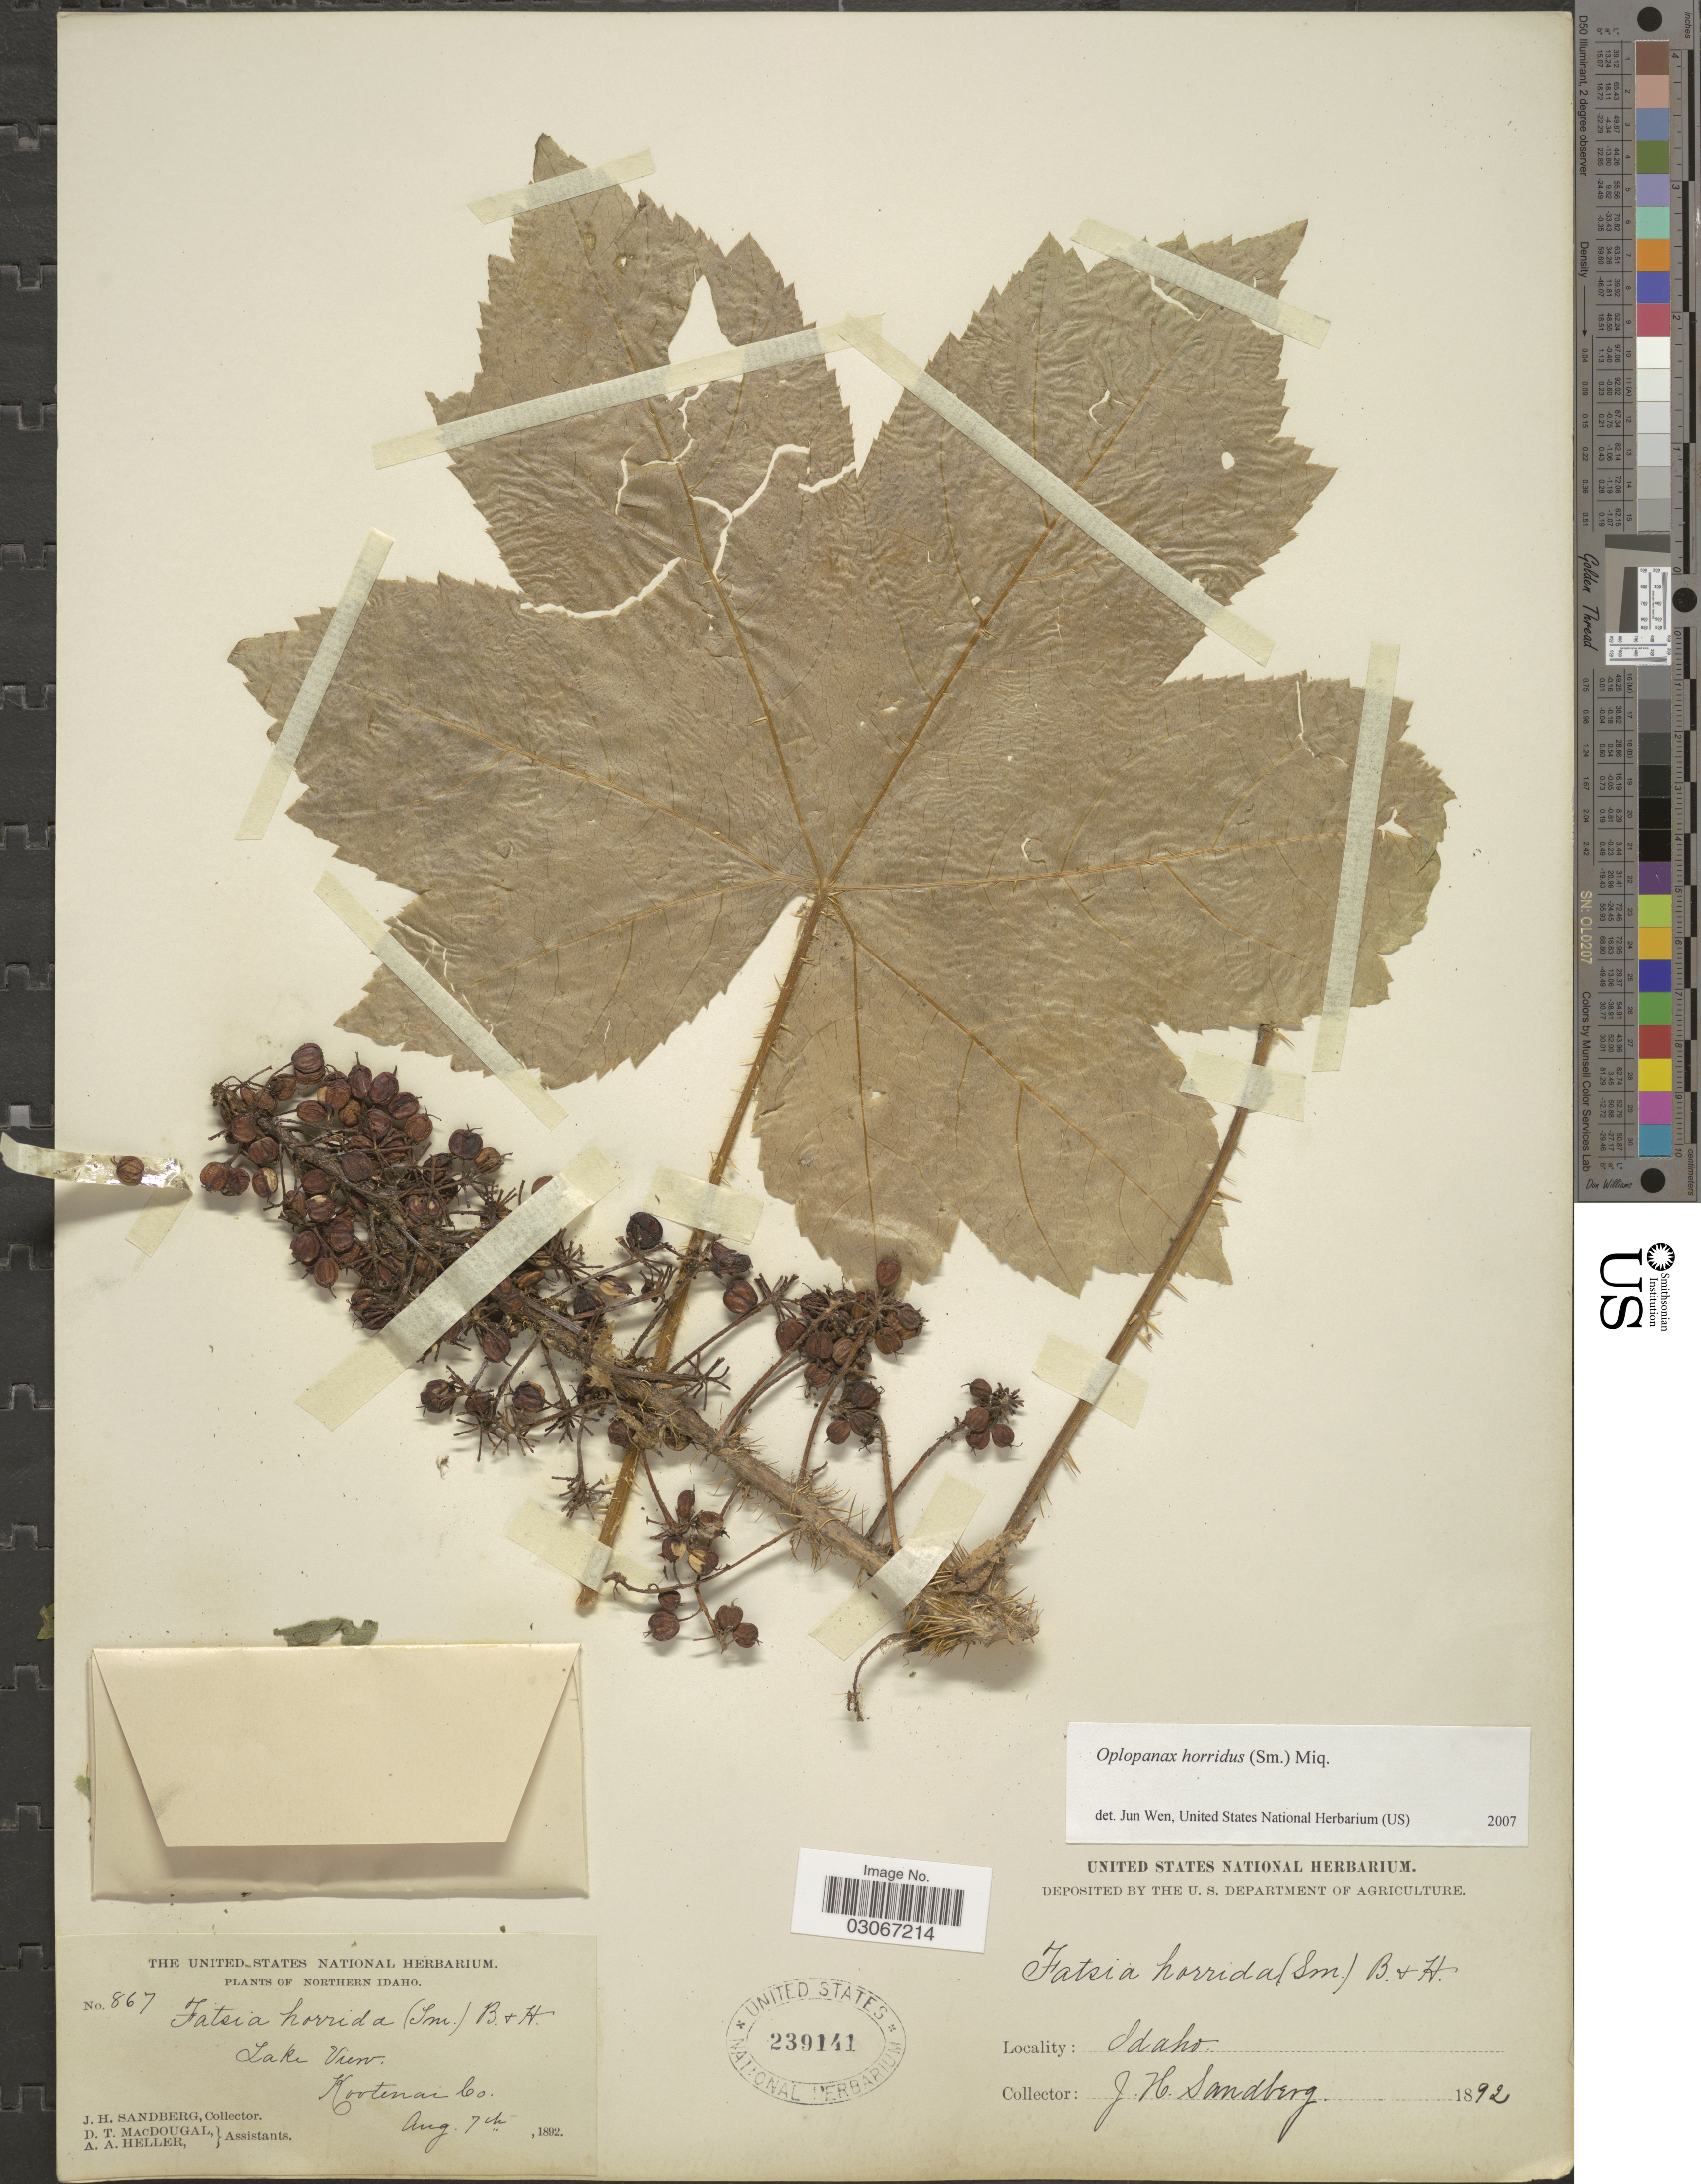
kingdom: Plantae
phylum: Tracheophyta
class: Magnoliopsida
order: Apiales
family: Apiaceae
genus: Opopanax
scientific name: Opopanax horridus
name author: Miq. ex Dippel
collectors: J. H. Sandberg, D. T. MacDougal & A. A. Heller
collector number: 867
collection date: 1892-08-07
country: United States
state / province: Idaho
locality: Northern Idaho. Lake View, Kootenai Co.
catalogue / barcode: US 239141